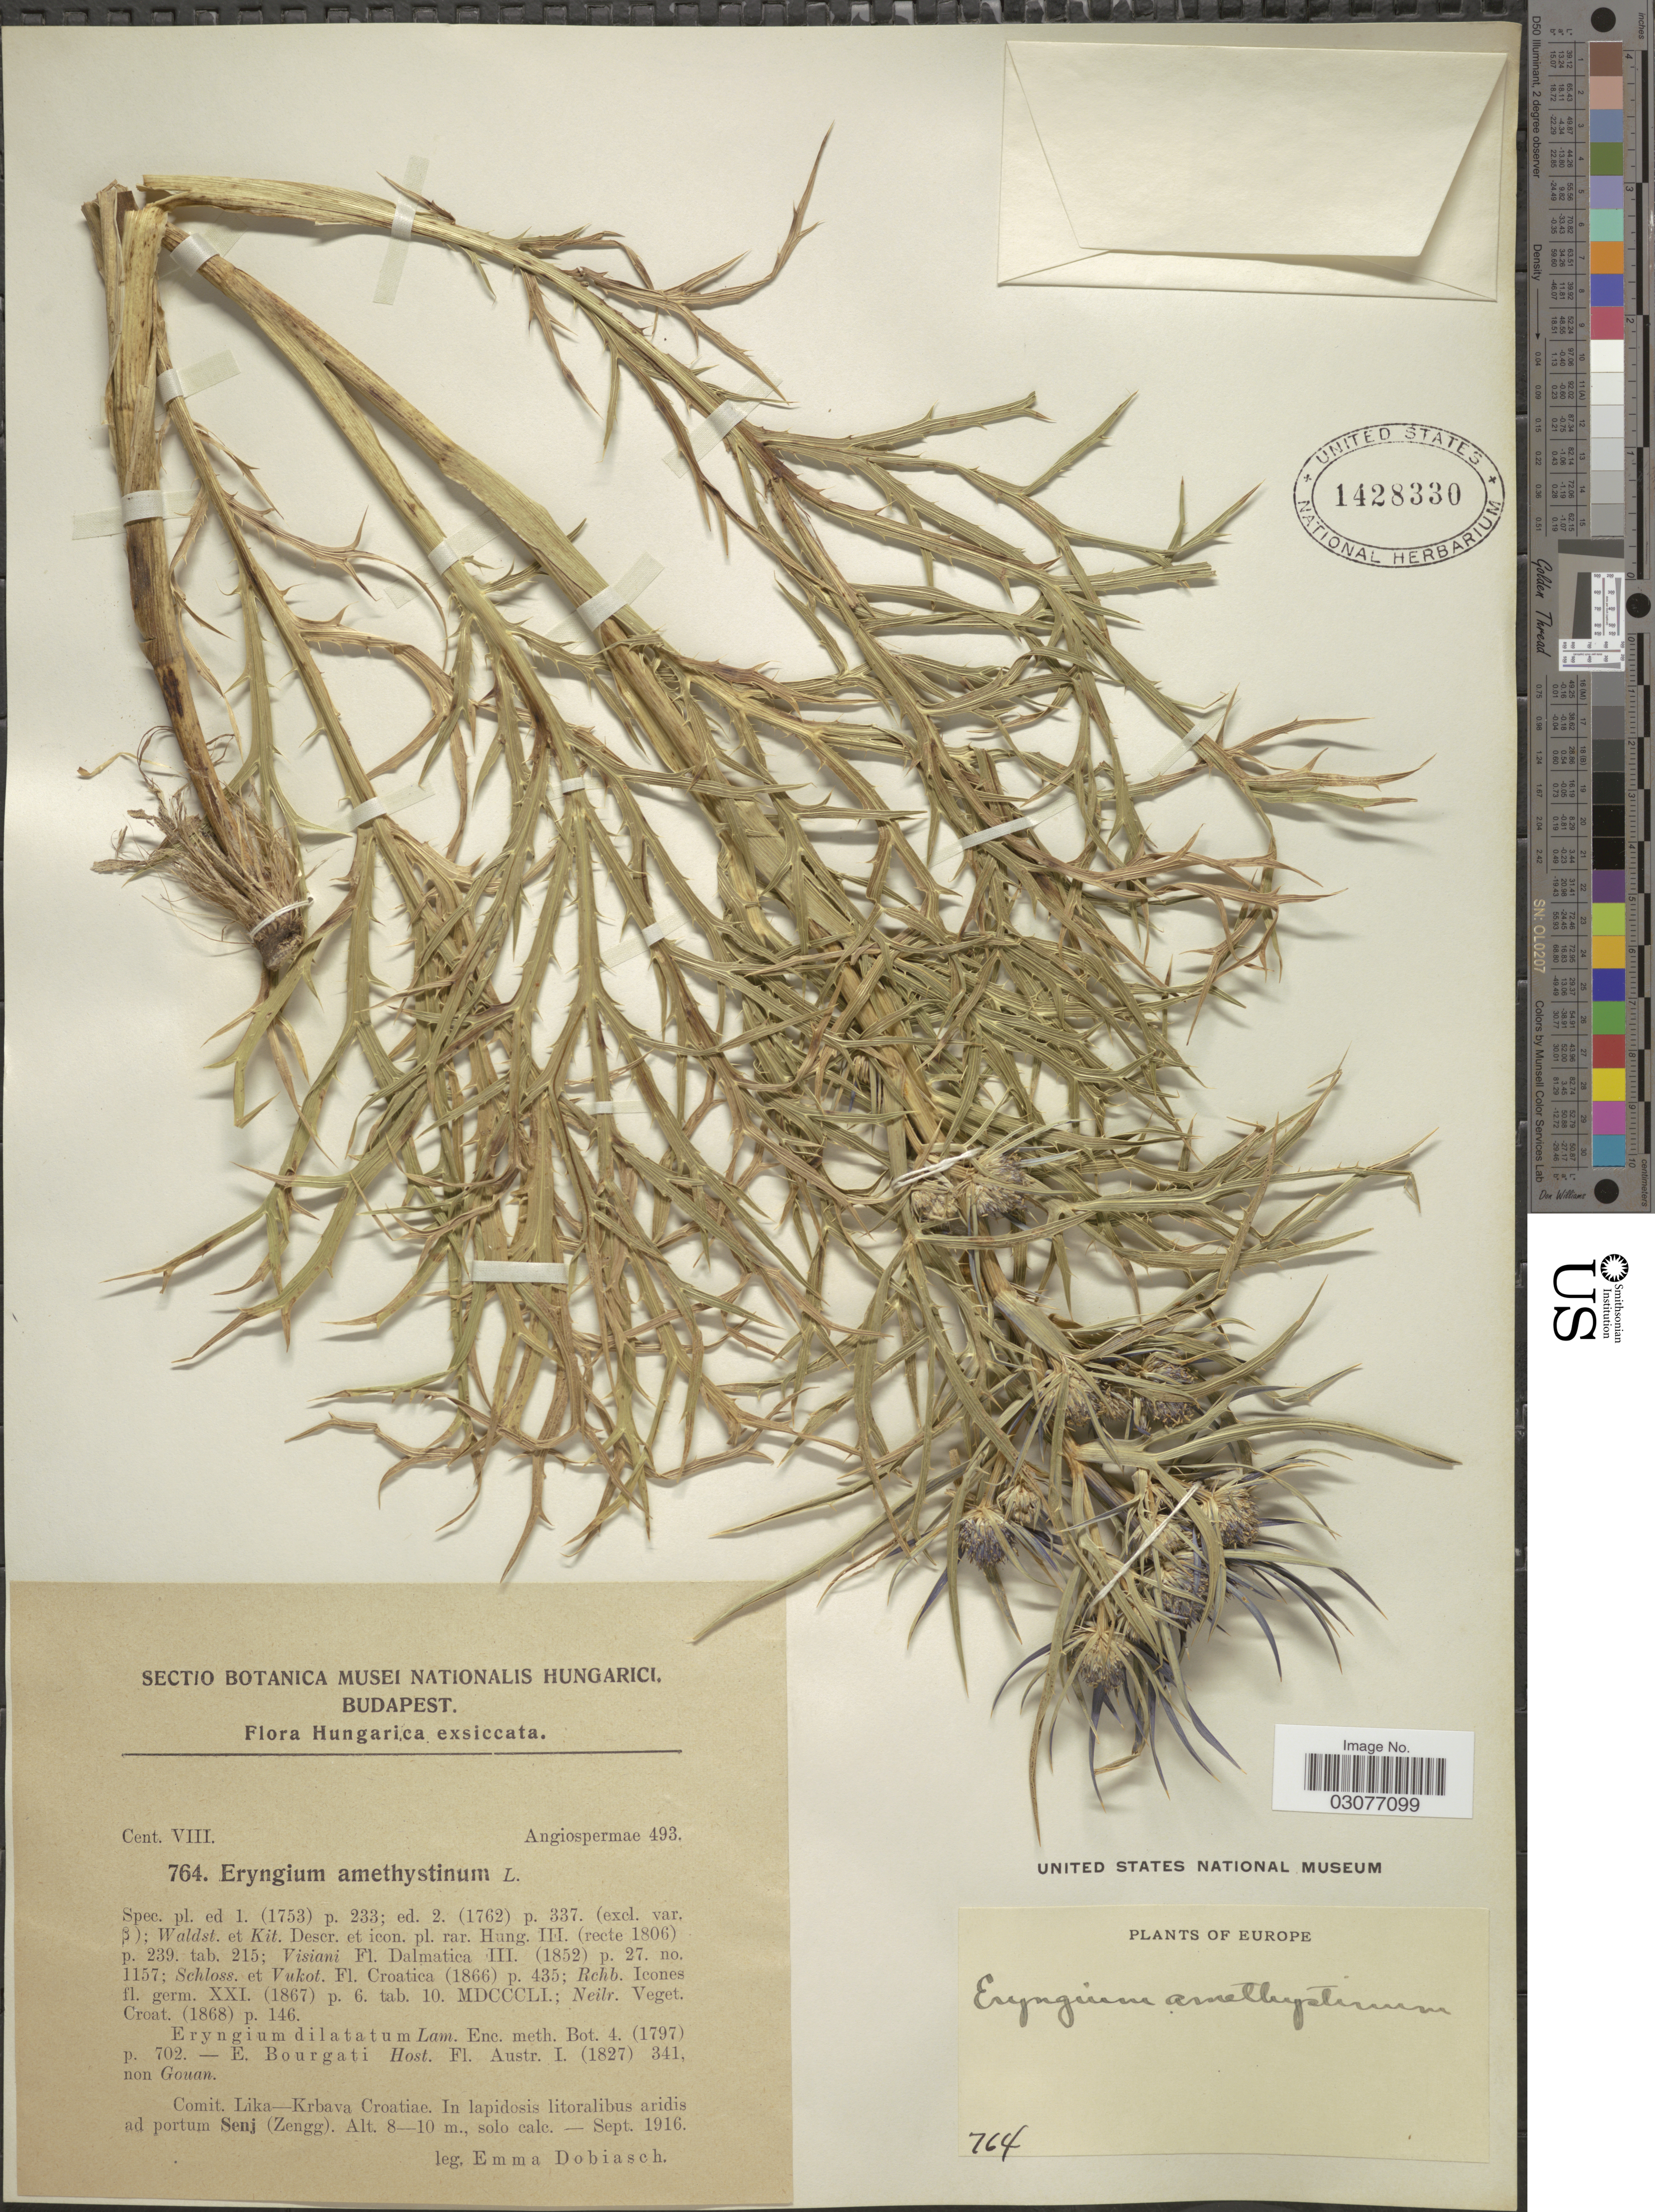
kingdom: Plantae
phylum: Tracheophyta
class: Magnoliopsida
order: Apiales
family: Apiaceae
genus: Eryngium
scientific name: Eryngium amethystinum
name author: L.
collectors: E. Dobiasch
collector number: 764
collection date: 1816-09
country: Hungary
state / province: Budapest, Capital District of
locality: In lapidosis litoralibus aridis ad portum Senj (Zengg).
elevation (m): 8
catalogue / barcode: US 1428330